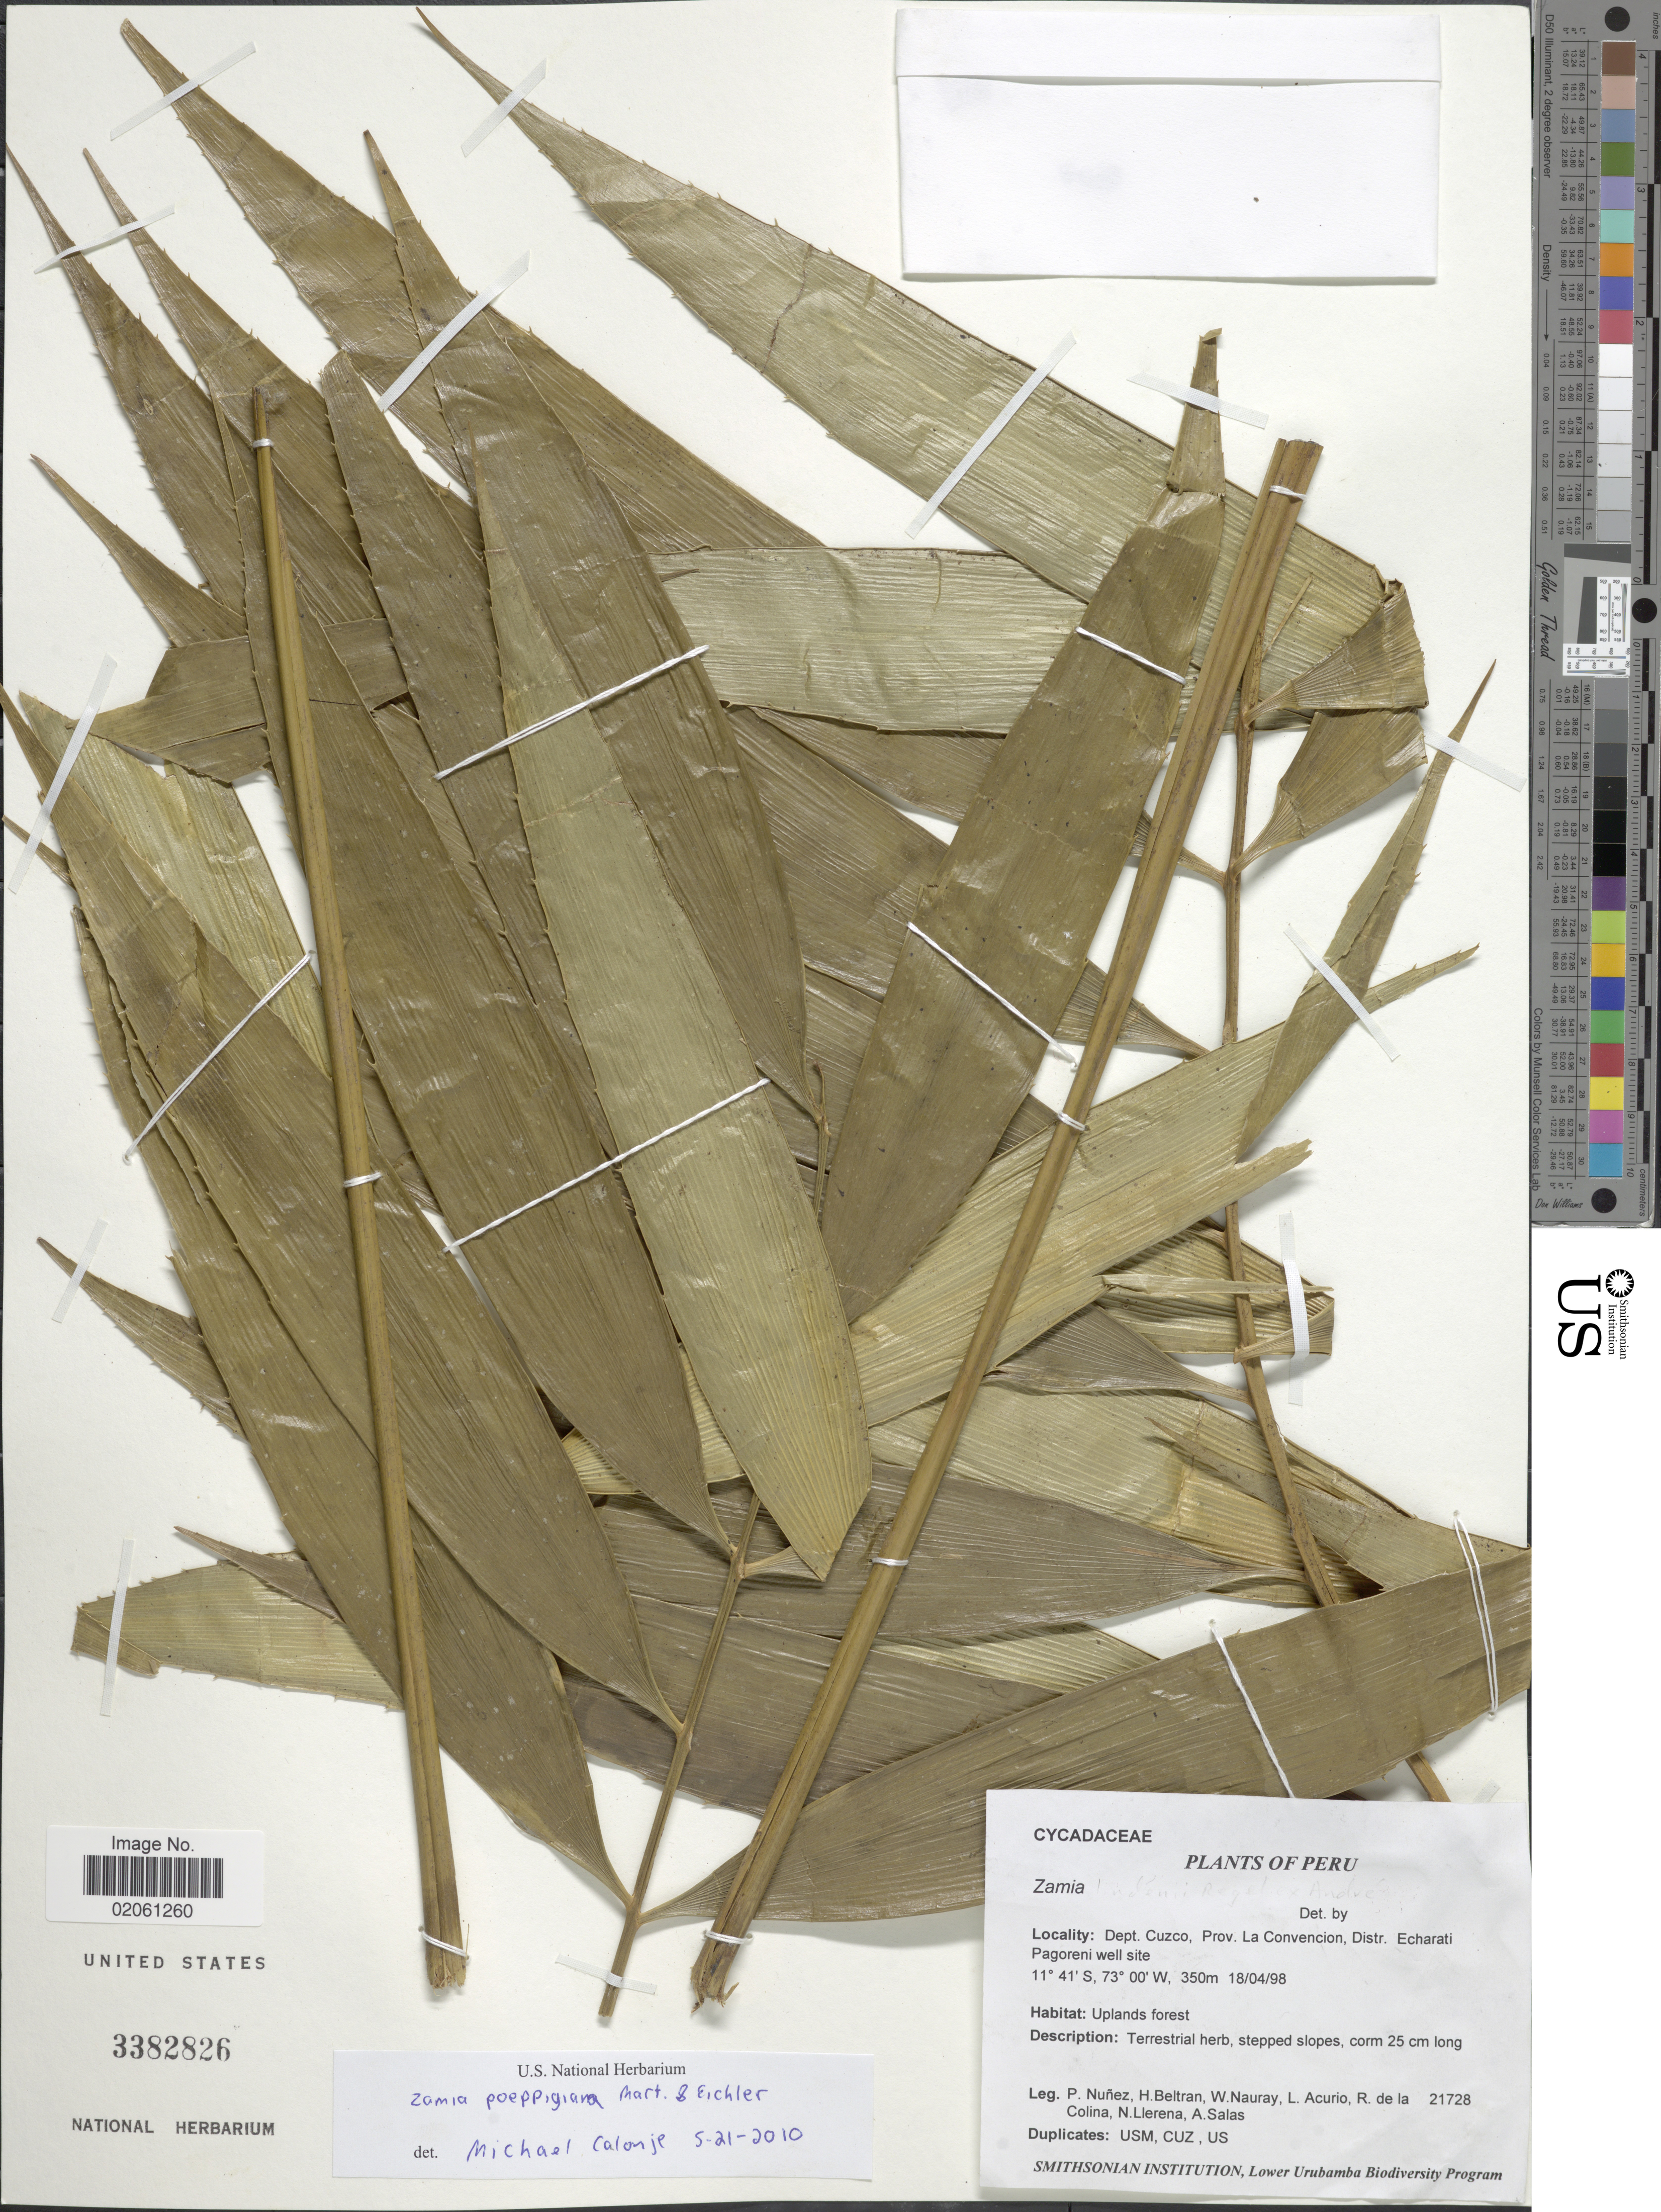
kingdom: Plantae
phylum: Tracheophyta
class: Cycadopsida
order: Cycadales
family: Zamiaceae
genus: Zamia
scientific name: Zamia pumila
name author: L.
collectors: P. Nuñez V., H. Beltran, W. Nauray, L. Acurio & et al.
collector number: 21728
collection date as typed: Transcribed d/m/y: 18/4/98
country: Peru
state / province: Cusco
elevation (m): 350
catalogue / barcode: US 3382826